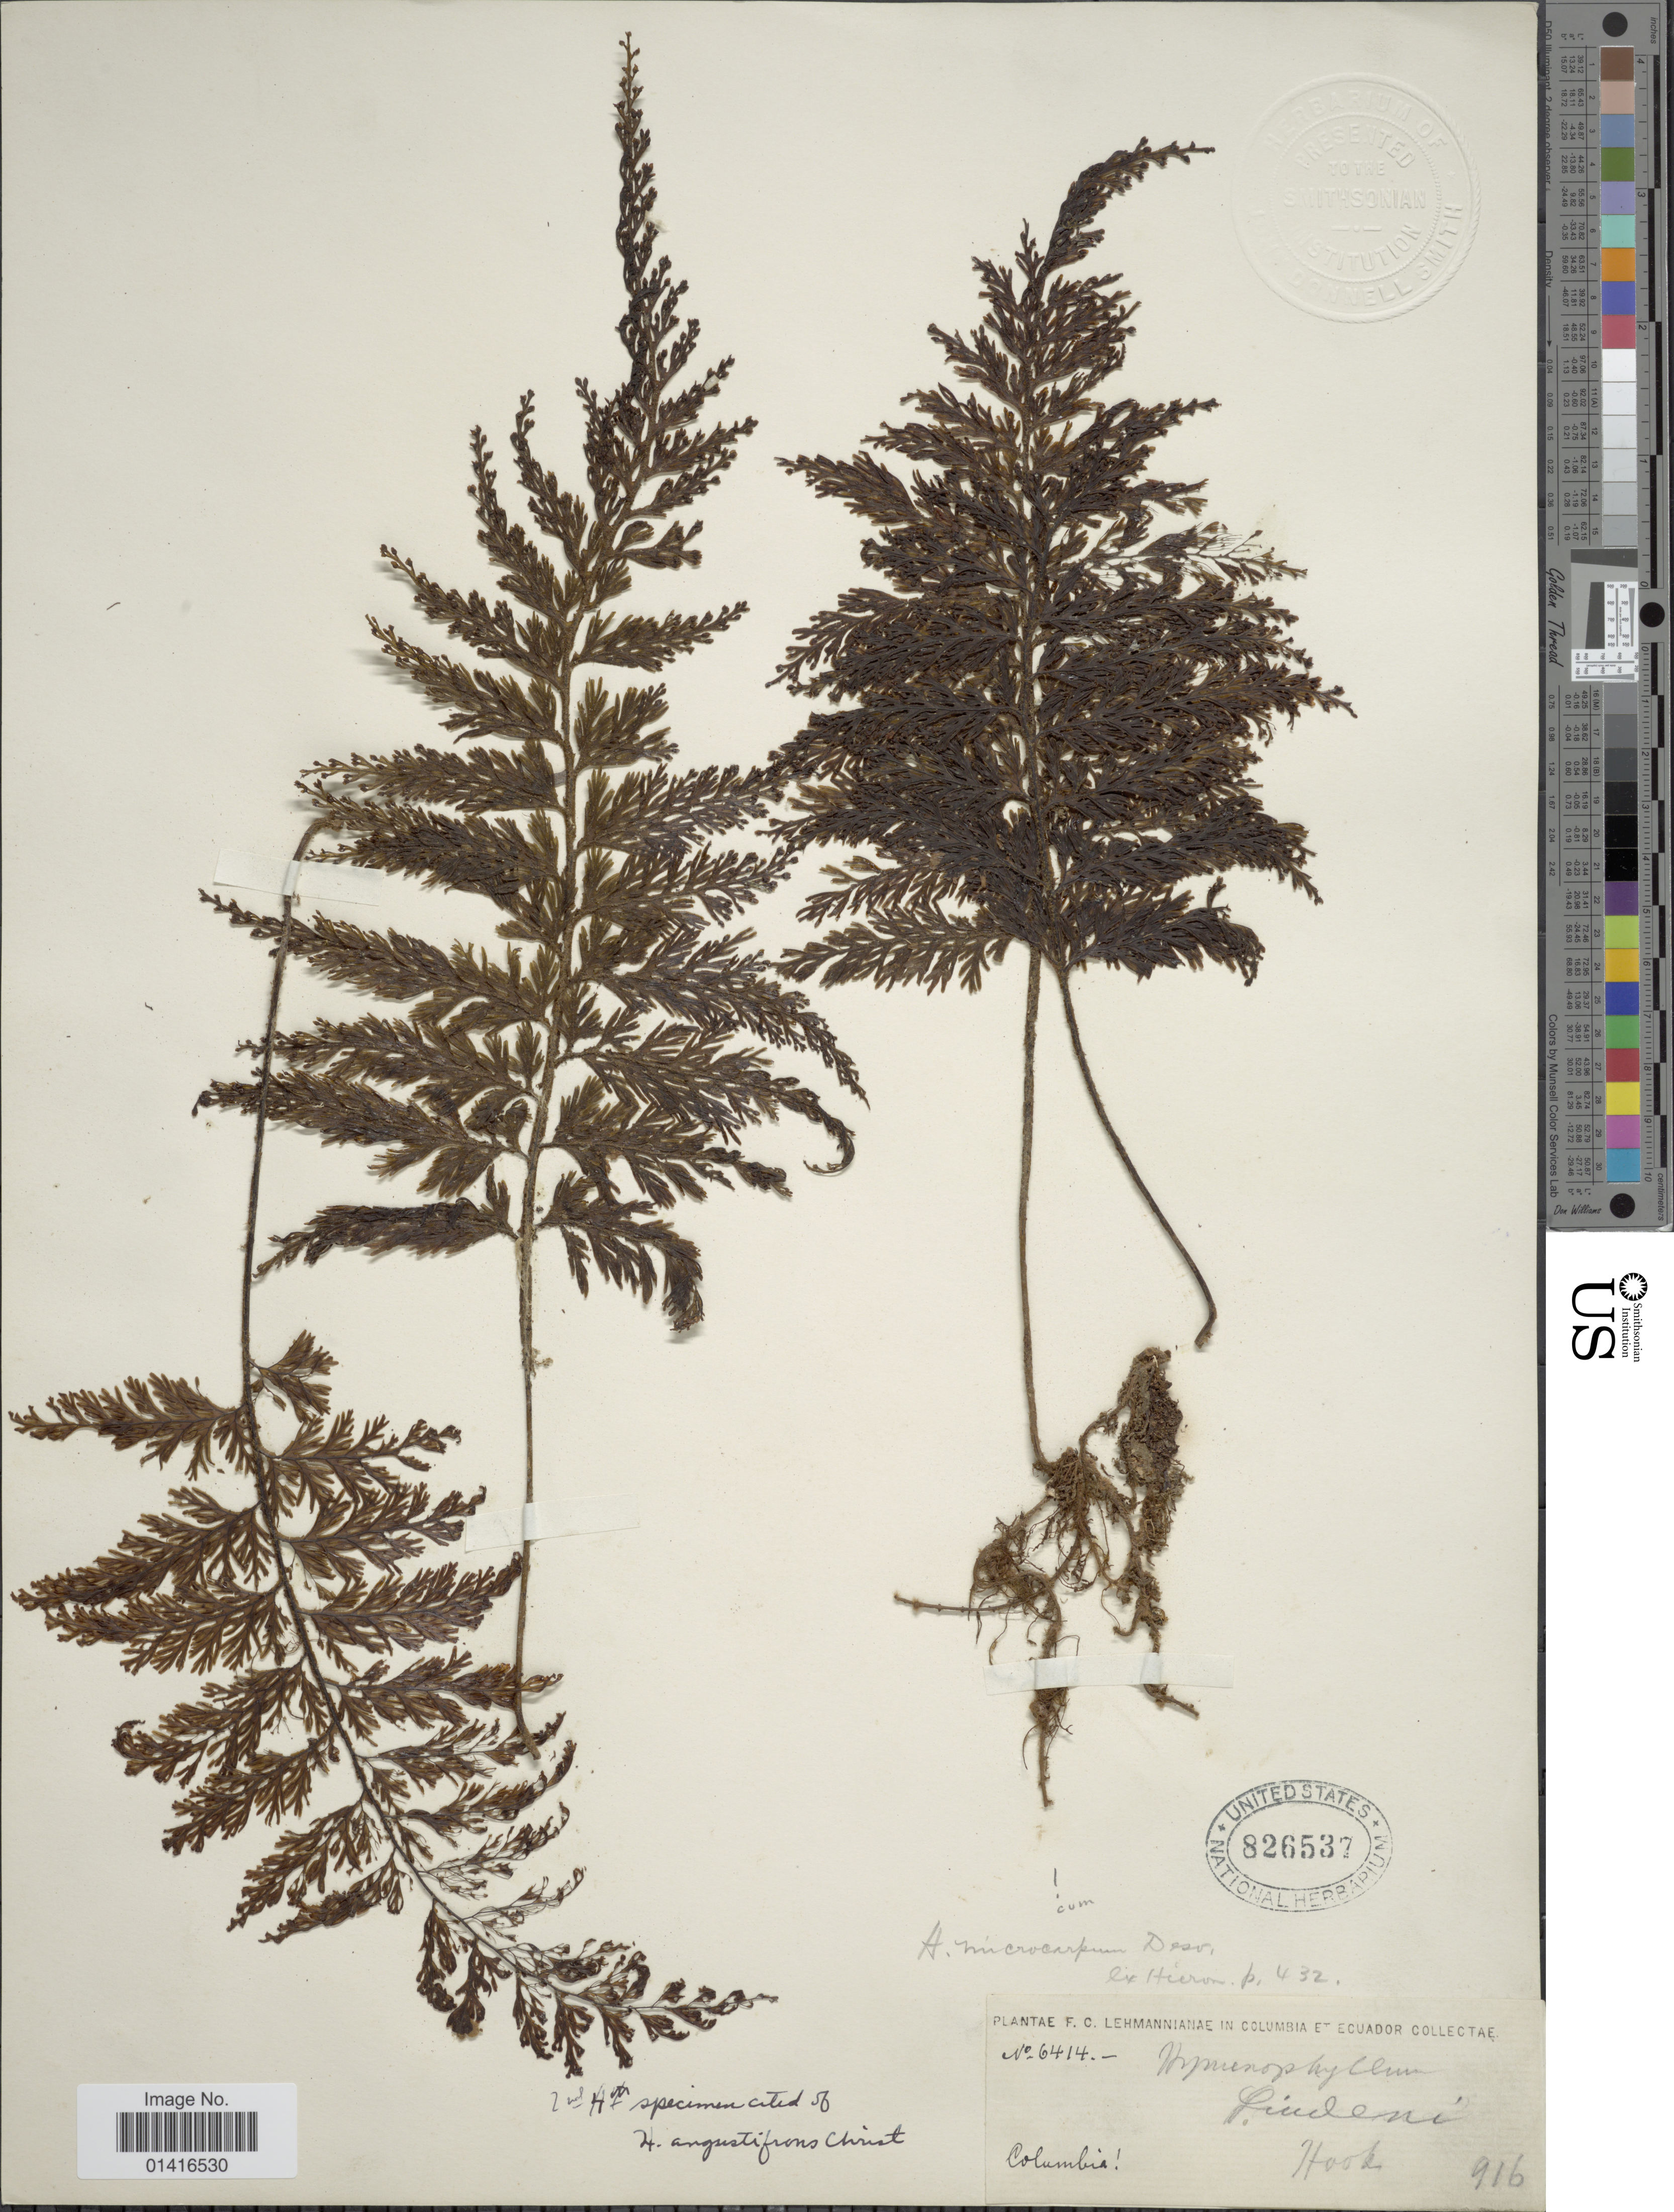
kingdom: Plantae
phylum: Tracheophyta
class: Polypodiopsida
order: Hymenophyllales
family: Hymenophyllaceae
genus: Hymenophyllum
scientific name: Hymenophyllum microcarpum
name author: (Desv.) Lellinger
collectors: F. C. Lehmann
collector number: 6414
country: Colombia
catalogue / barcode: US 826537